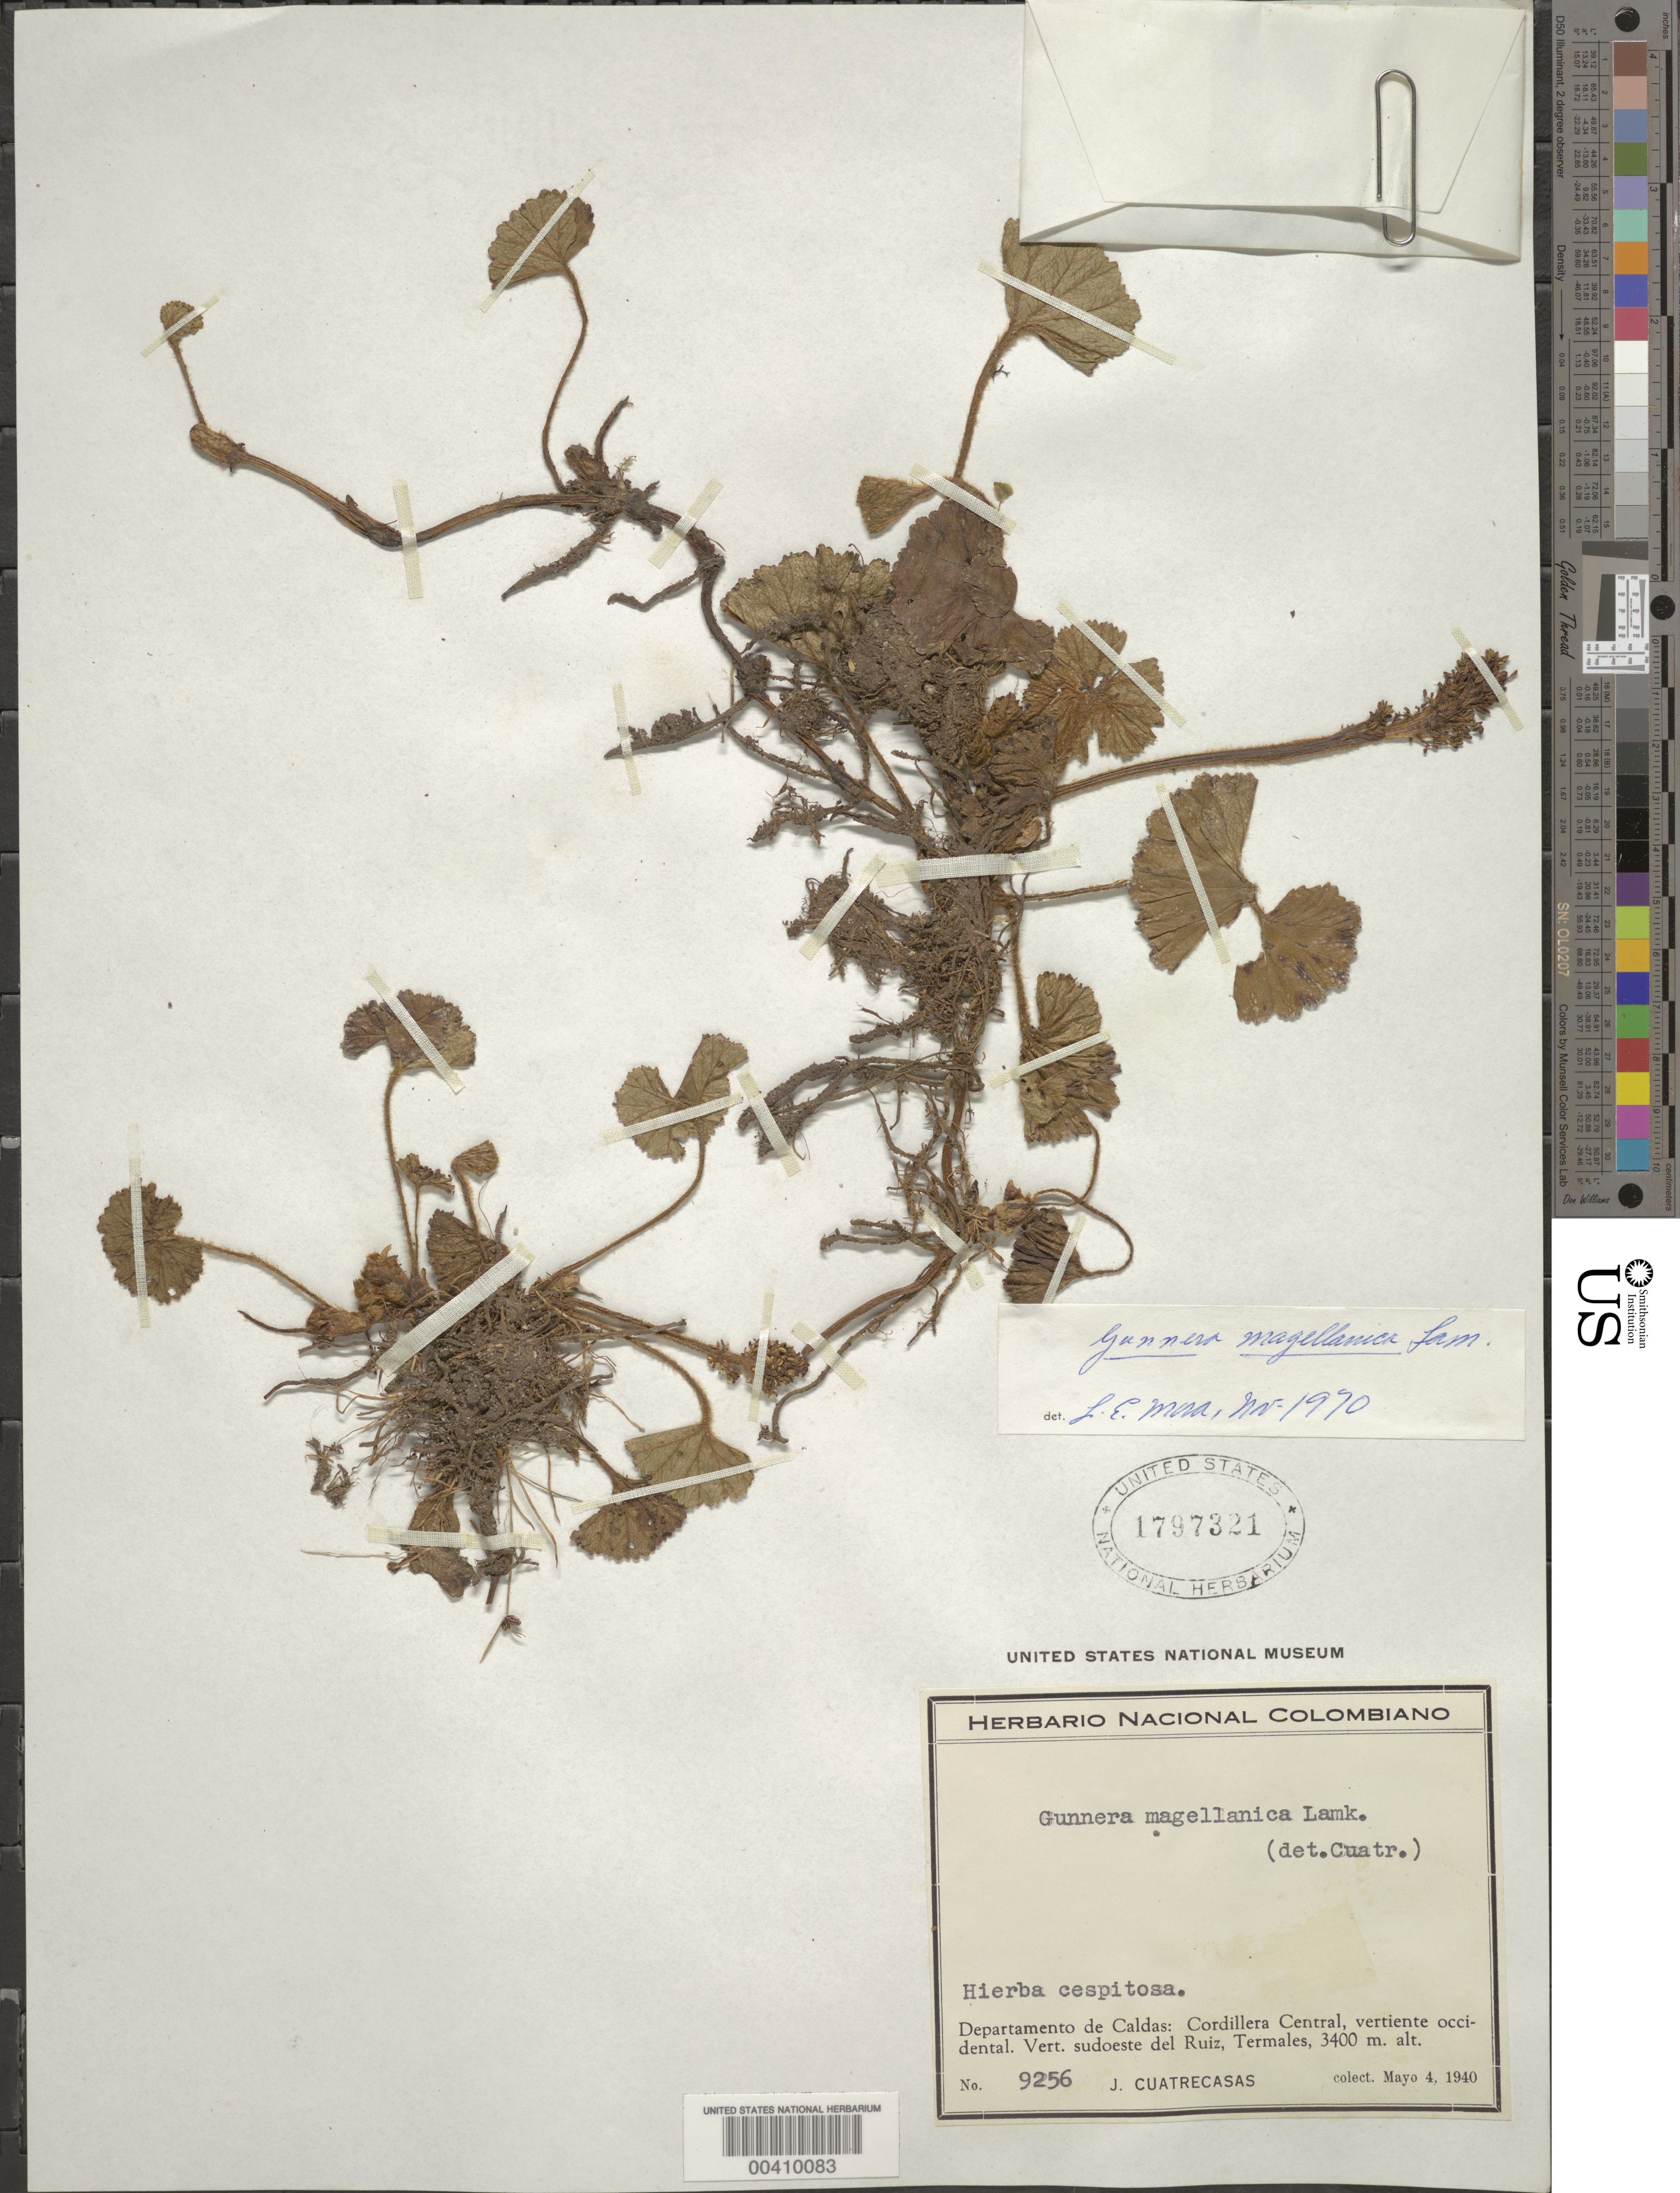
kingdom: Plantae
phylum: Tracheophyta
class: Magnoliopsida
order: Gunnerales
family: Gunneraceae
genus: Gunnera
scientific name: Gunnera magellanica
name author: Lam.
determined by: Mora-Osejo, L. E.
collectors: J. Cuatrecasas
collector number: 9256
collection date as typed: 04 May 1940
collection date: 1940-05-04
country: Colombia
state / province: Caldas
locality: Cordillera Central, Vertiente Occidental. Vert. SE del Ruiz, Termales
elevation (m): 3400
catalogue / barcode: US 1797321